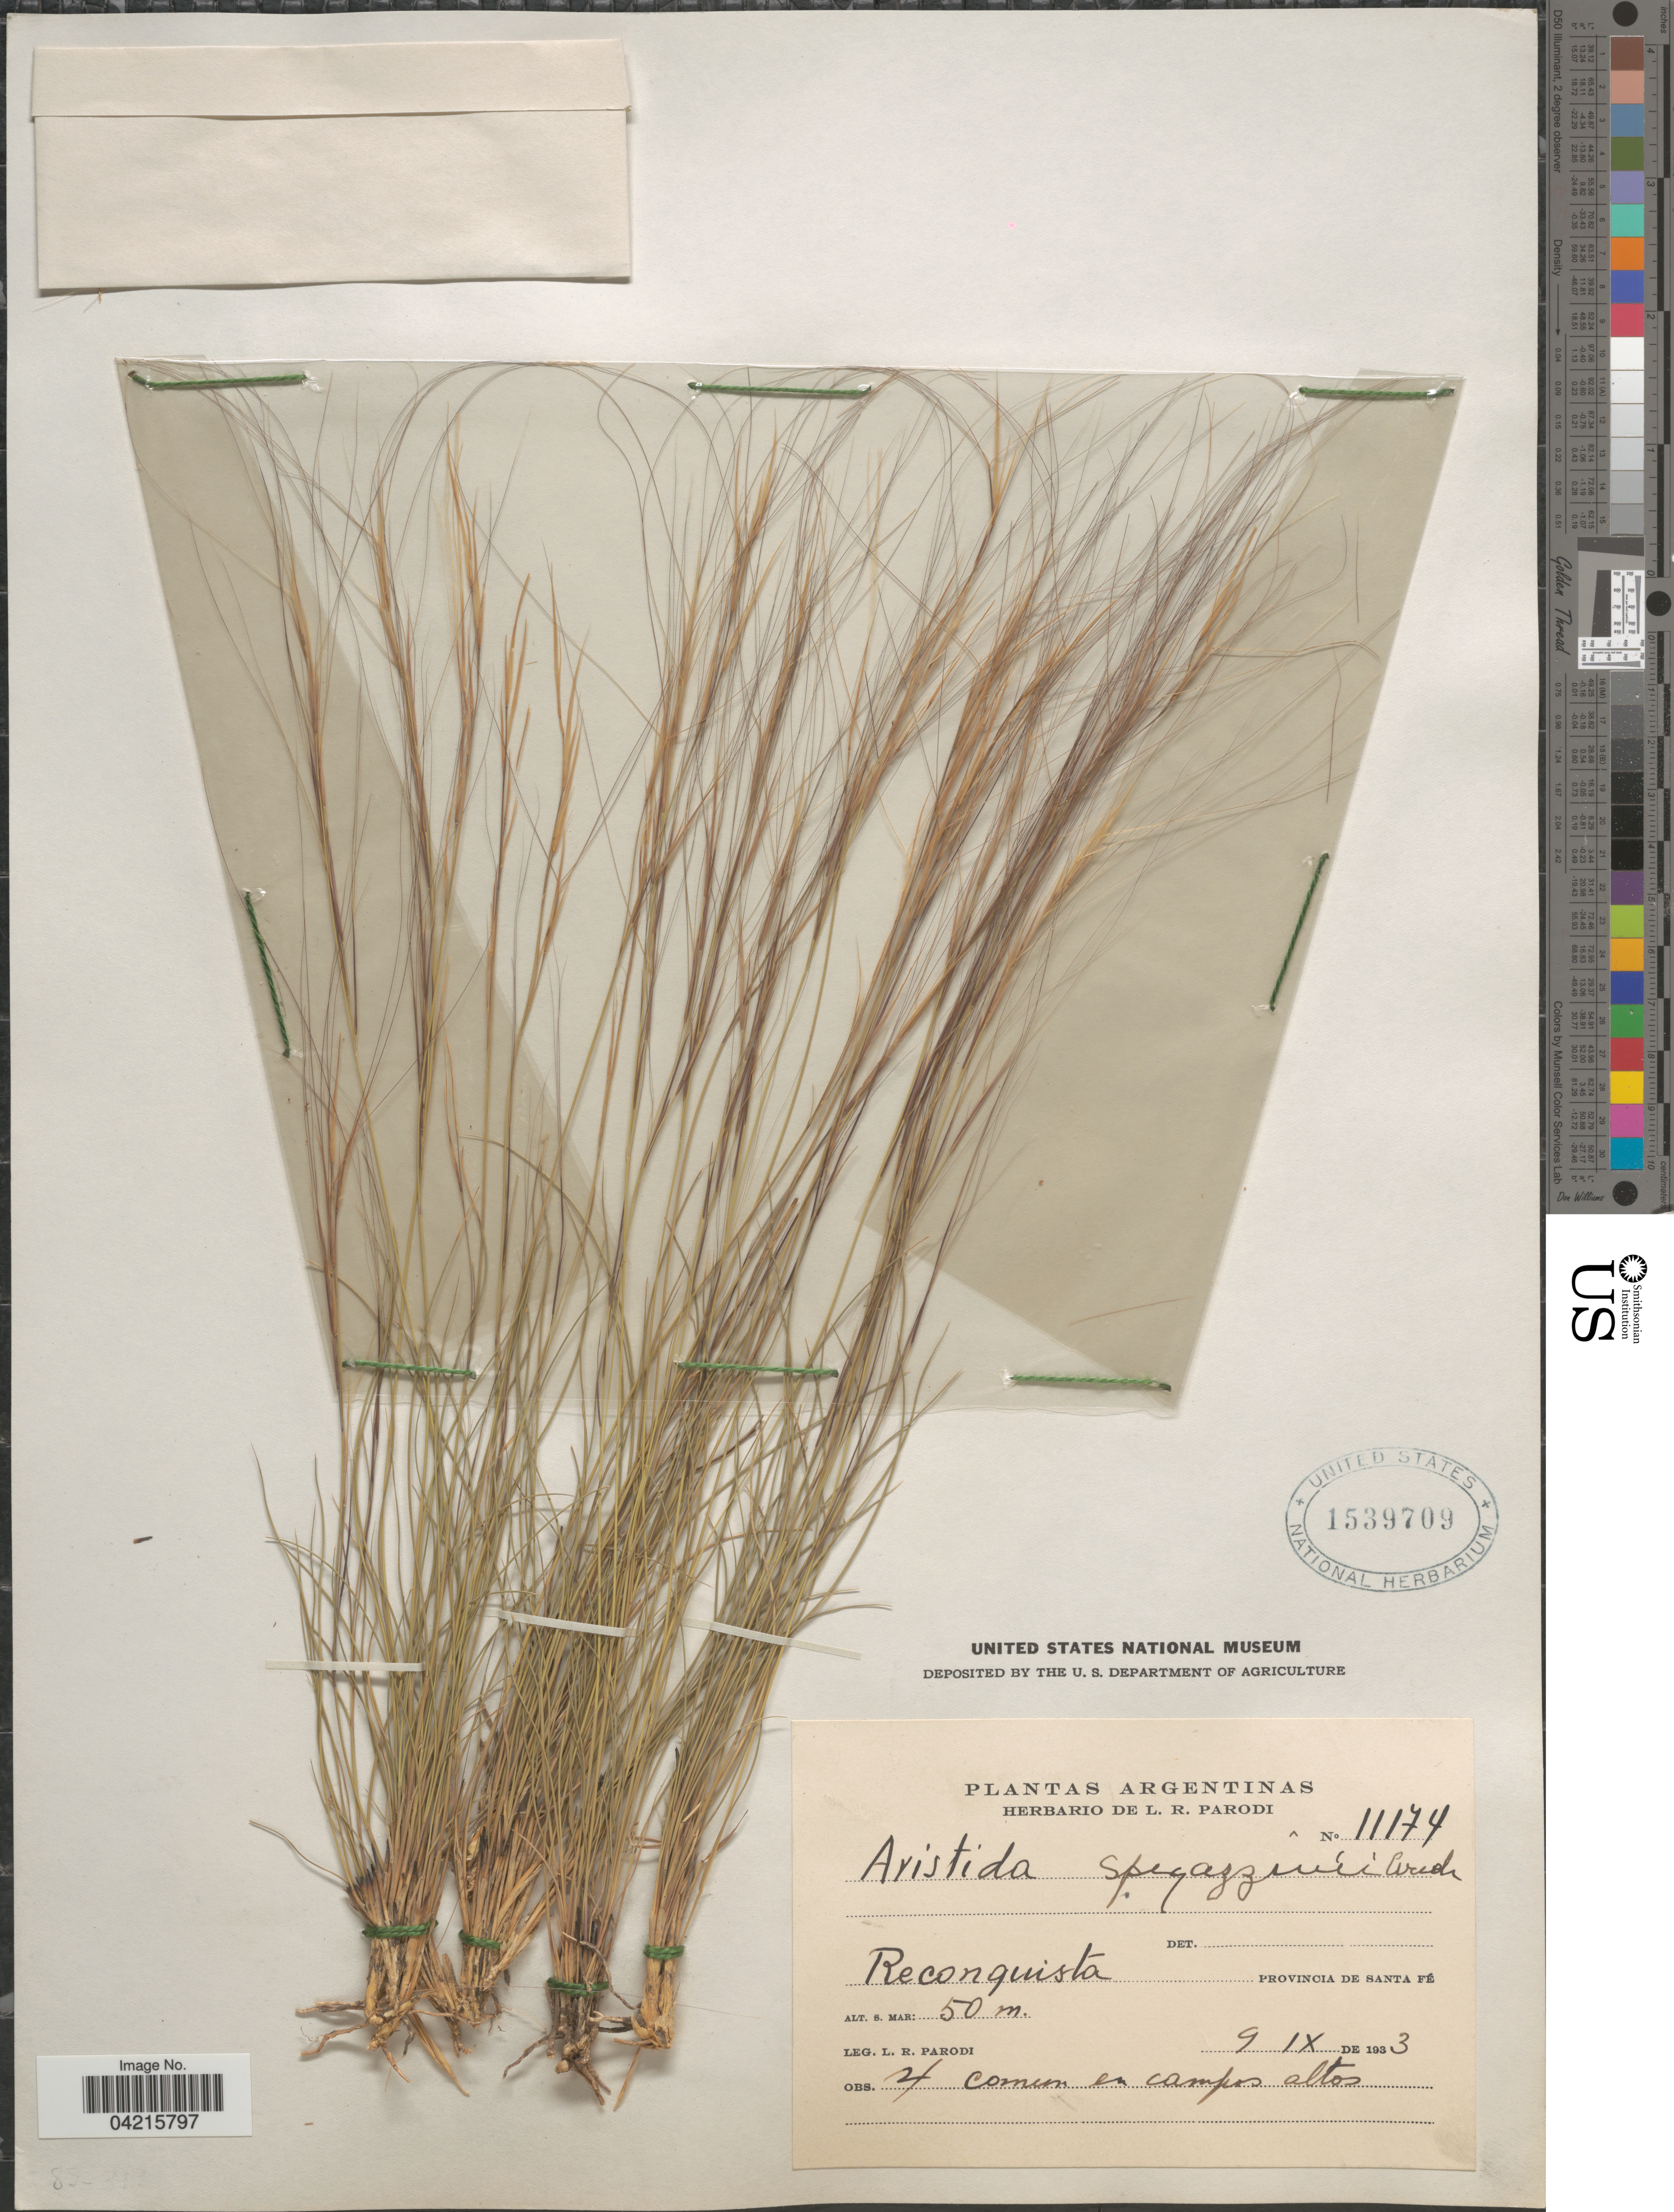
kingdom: Plantae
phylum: Tracheophyta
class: Liliopsida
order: Poales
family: Poaceae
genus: Aristida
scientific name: Aristida spegazzinii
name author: Arechav.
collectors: L. R. Parodi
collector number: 11174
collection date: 1933-09-09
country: Argentina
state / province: Santa Fe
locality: Reconquista.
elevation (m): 50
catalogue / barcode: US 1539709